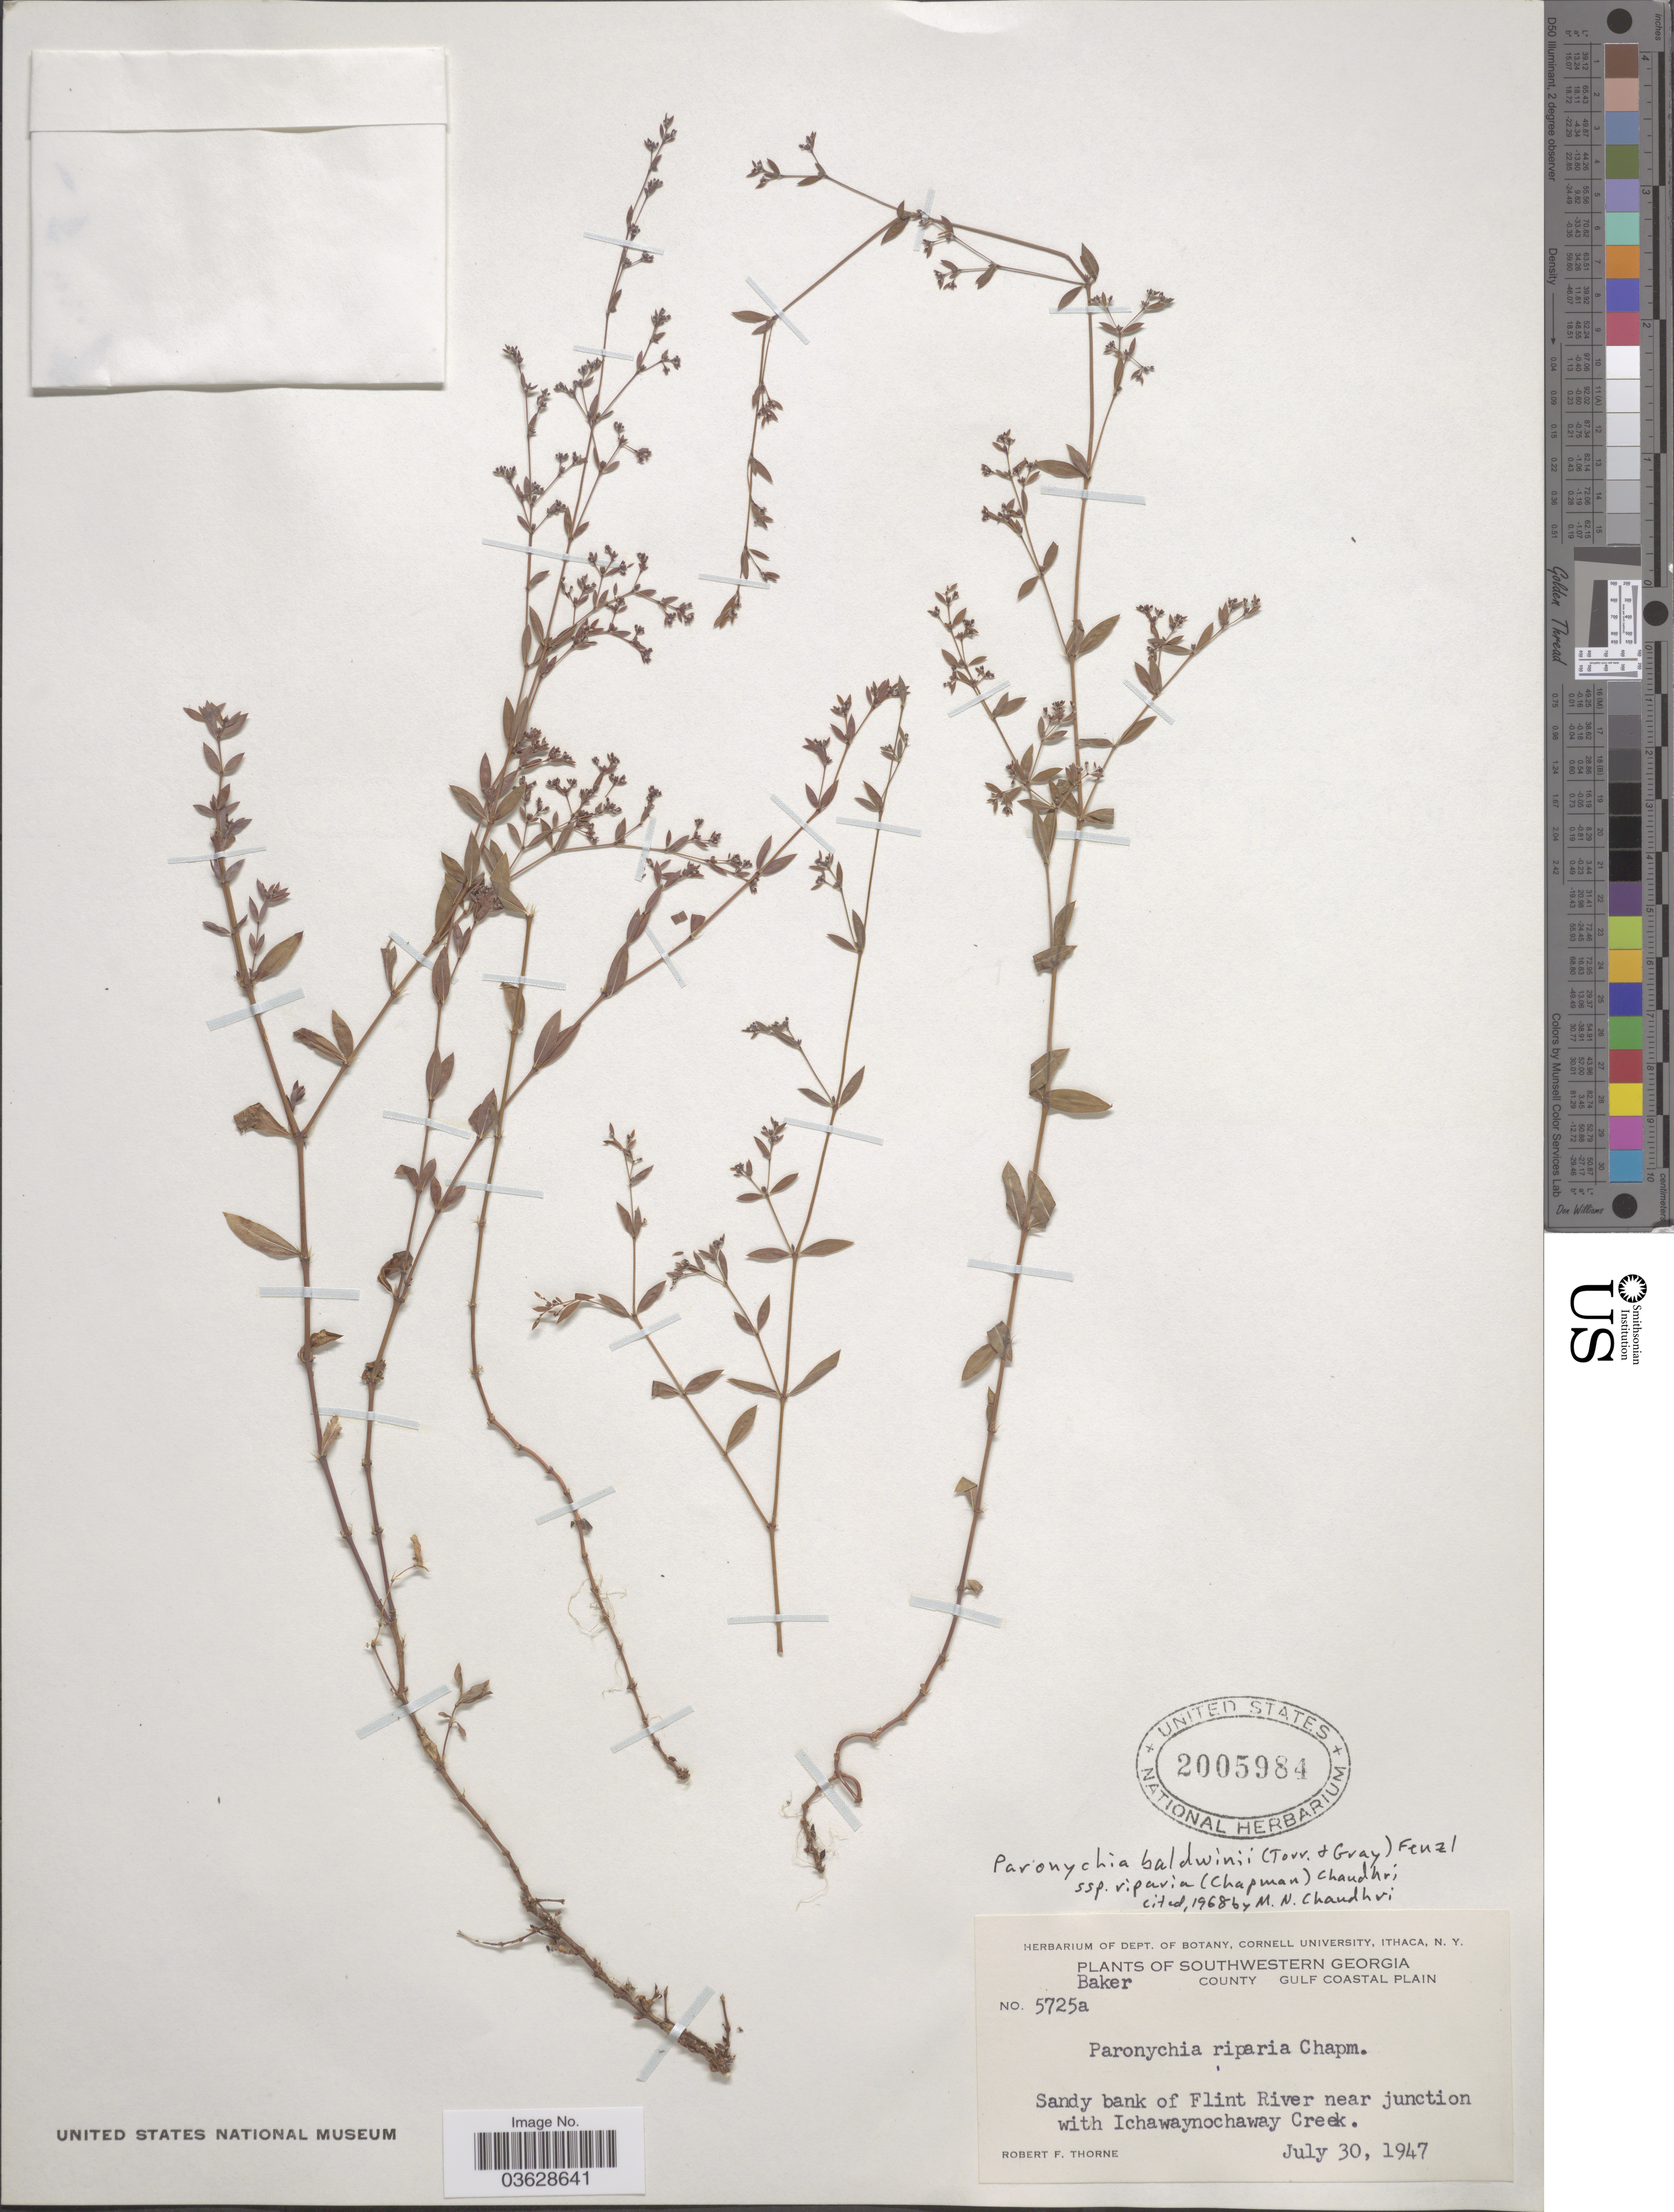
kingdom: Plantae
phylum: Tracheophyta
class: Magnoliopsida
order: Caryophyllales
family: Caryophyllaceae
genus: Paronychia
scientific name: Paronychia baldwinii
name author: (A. Gray & Torr.) Fenzl ex Walp.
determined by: Strong, Mark T., (BOT), Smithsonian Institution - National Museum of Natural History (UNITED STATES)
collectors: R. F. Thorne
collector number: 5725a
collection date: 1947-07-30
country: United States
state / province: Georgia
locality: Southwestern Georgia. Baker County Gulf Coastal Plain. Sandy bank of Flint River near junction with Ichawaynochaway Creek.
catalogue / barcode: US 2005984